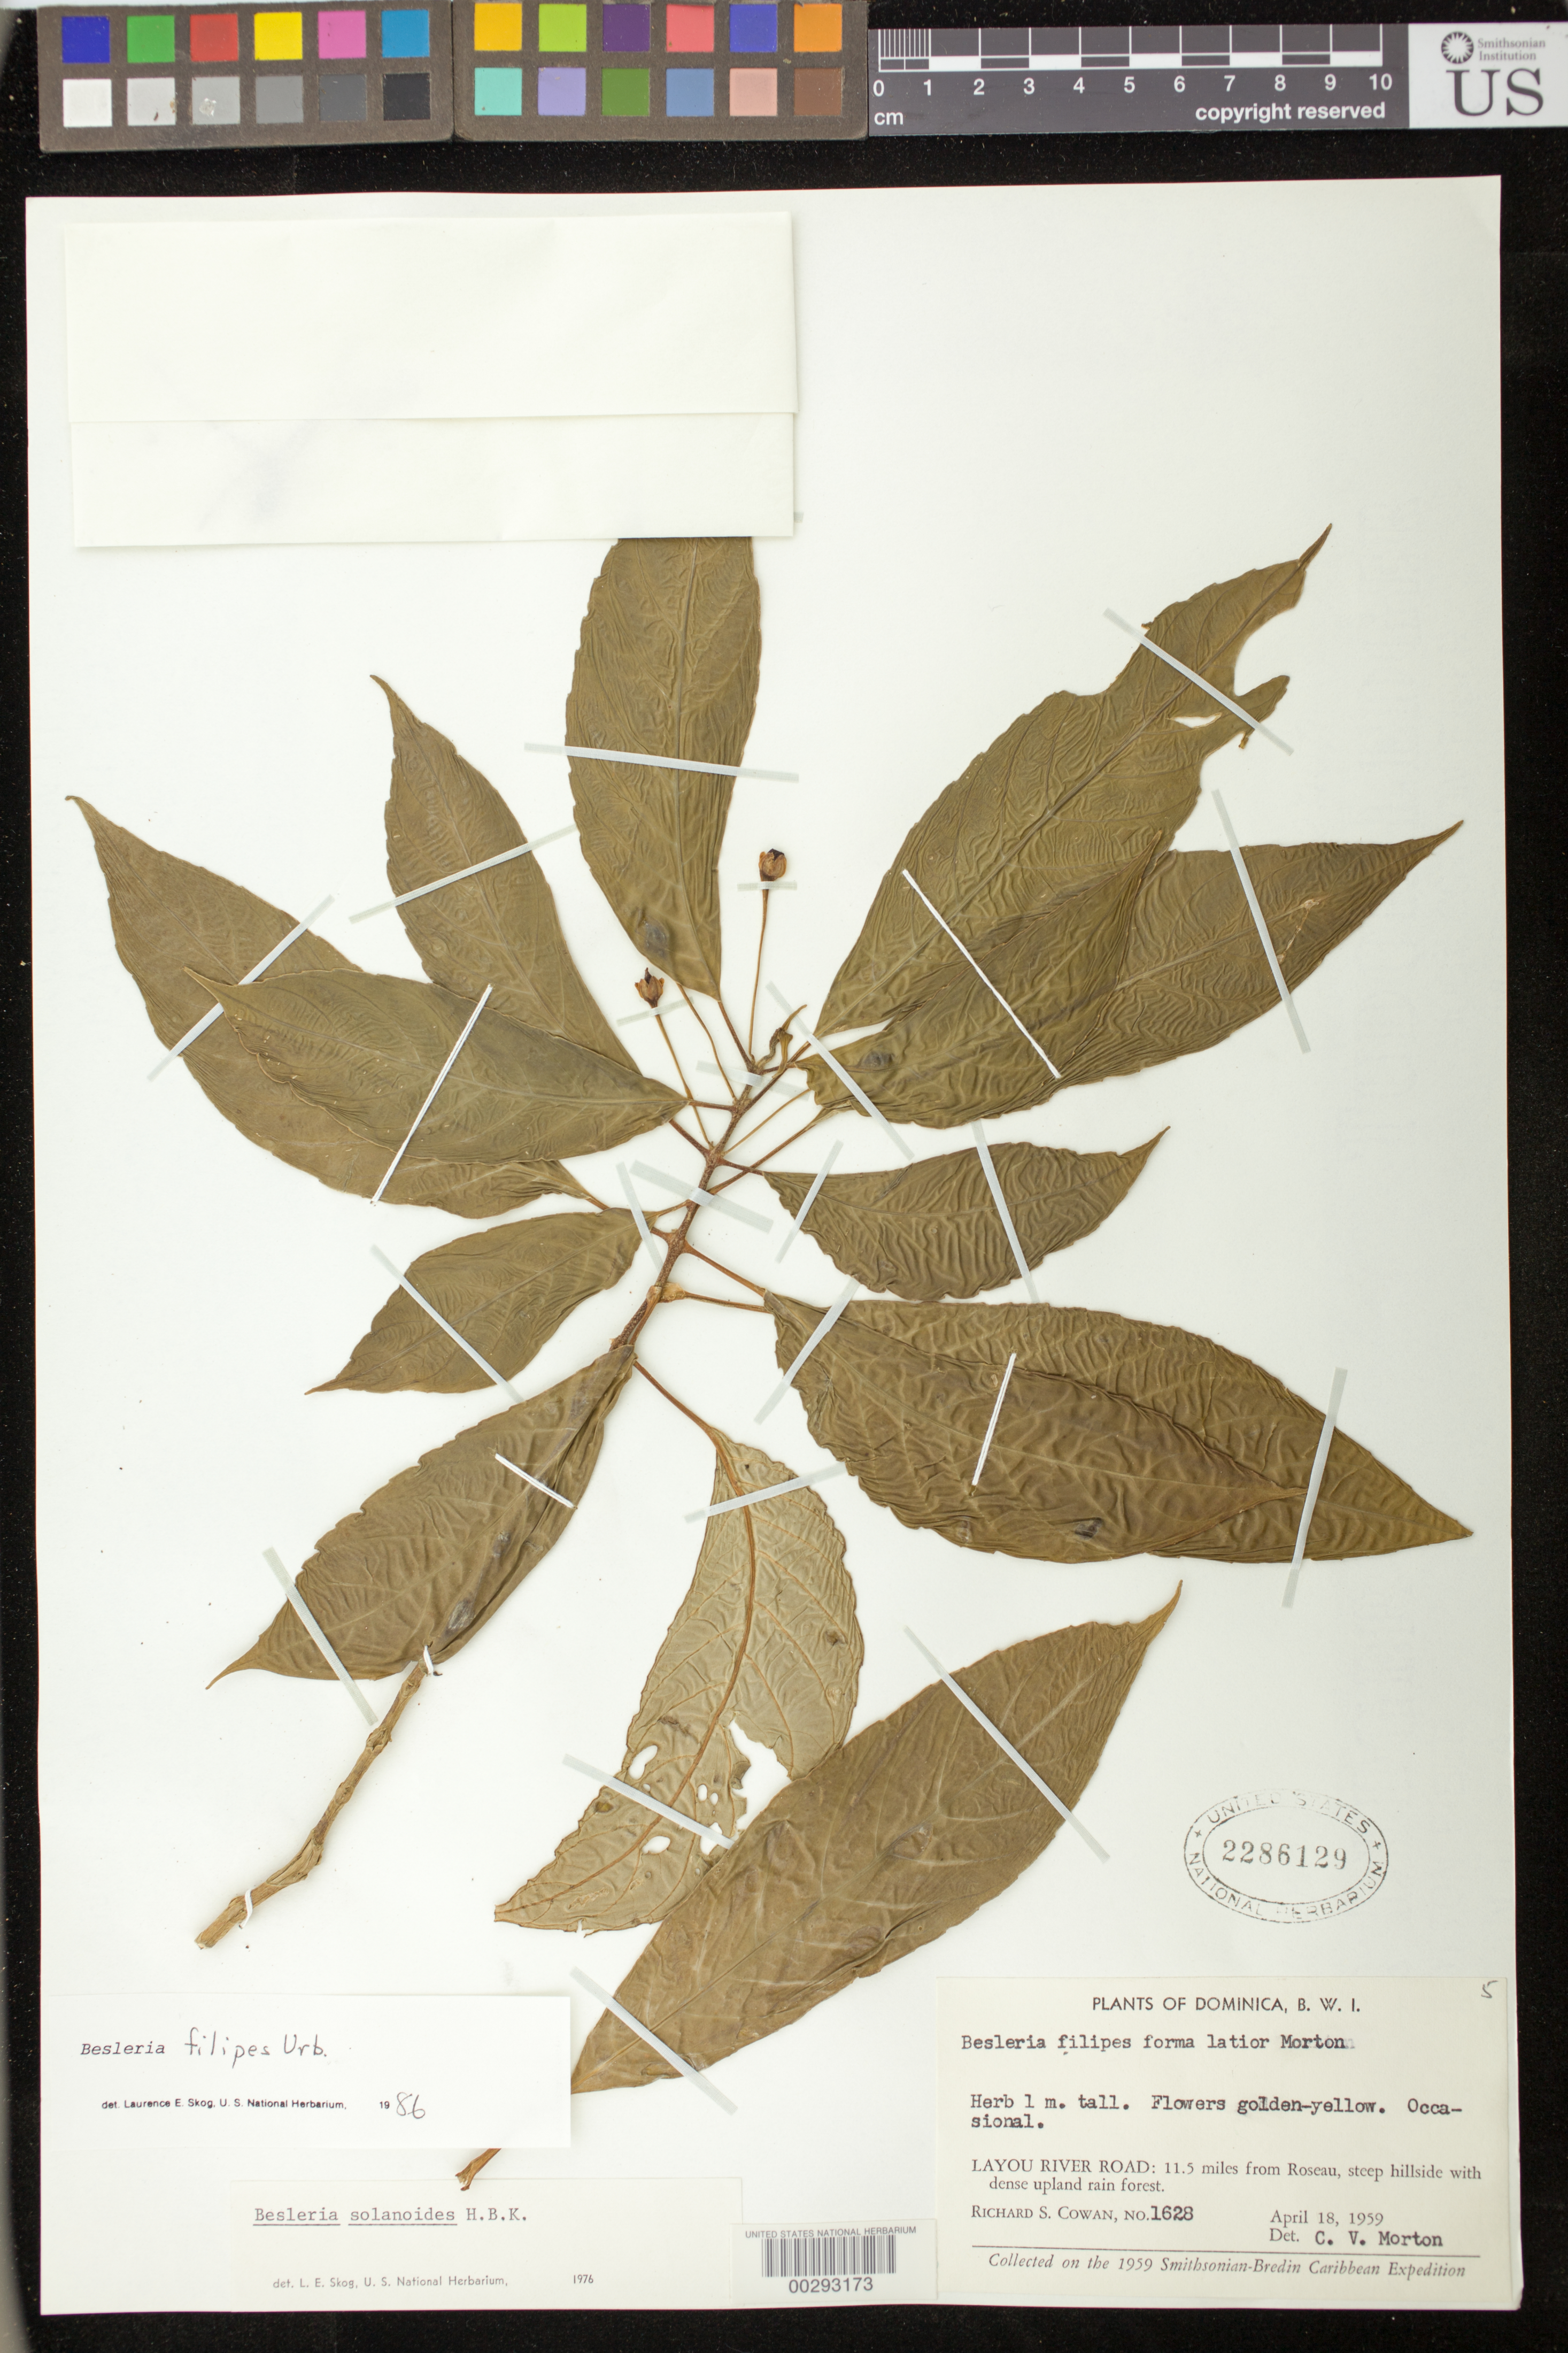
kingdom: Plantae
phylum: Tracheophyta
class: Magnoliopsida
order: Lamiales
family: Gesneriaceae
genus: Besleria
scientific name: Besleria filipes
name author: Urb.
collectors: R. S. Cowan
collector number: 1628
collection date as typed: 18 Apr 1959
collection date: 1959-04-18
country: Dominica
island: Dominica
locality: Layou River Road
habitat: Steep hillside with dense upland rain forest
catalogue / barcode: US 2286129